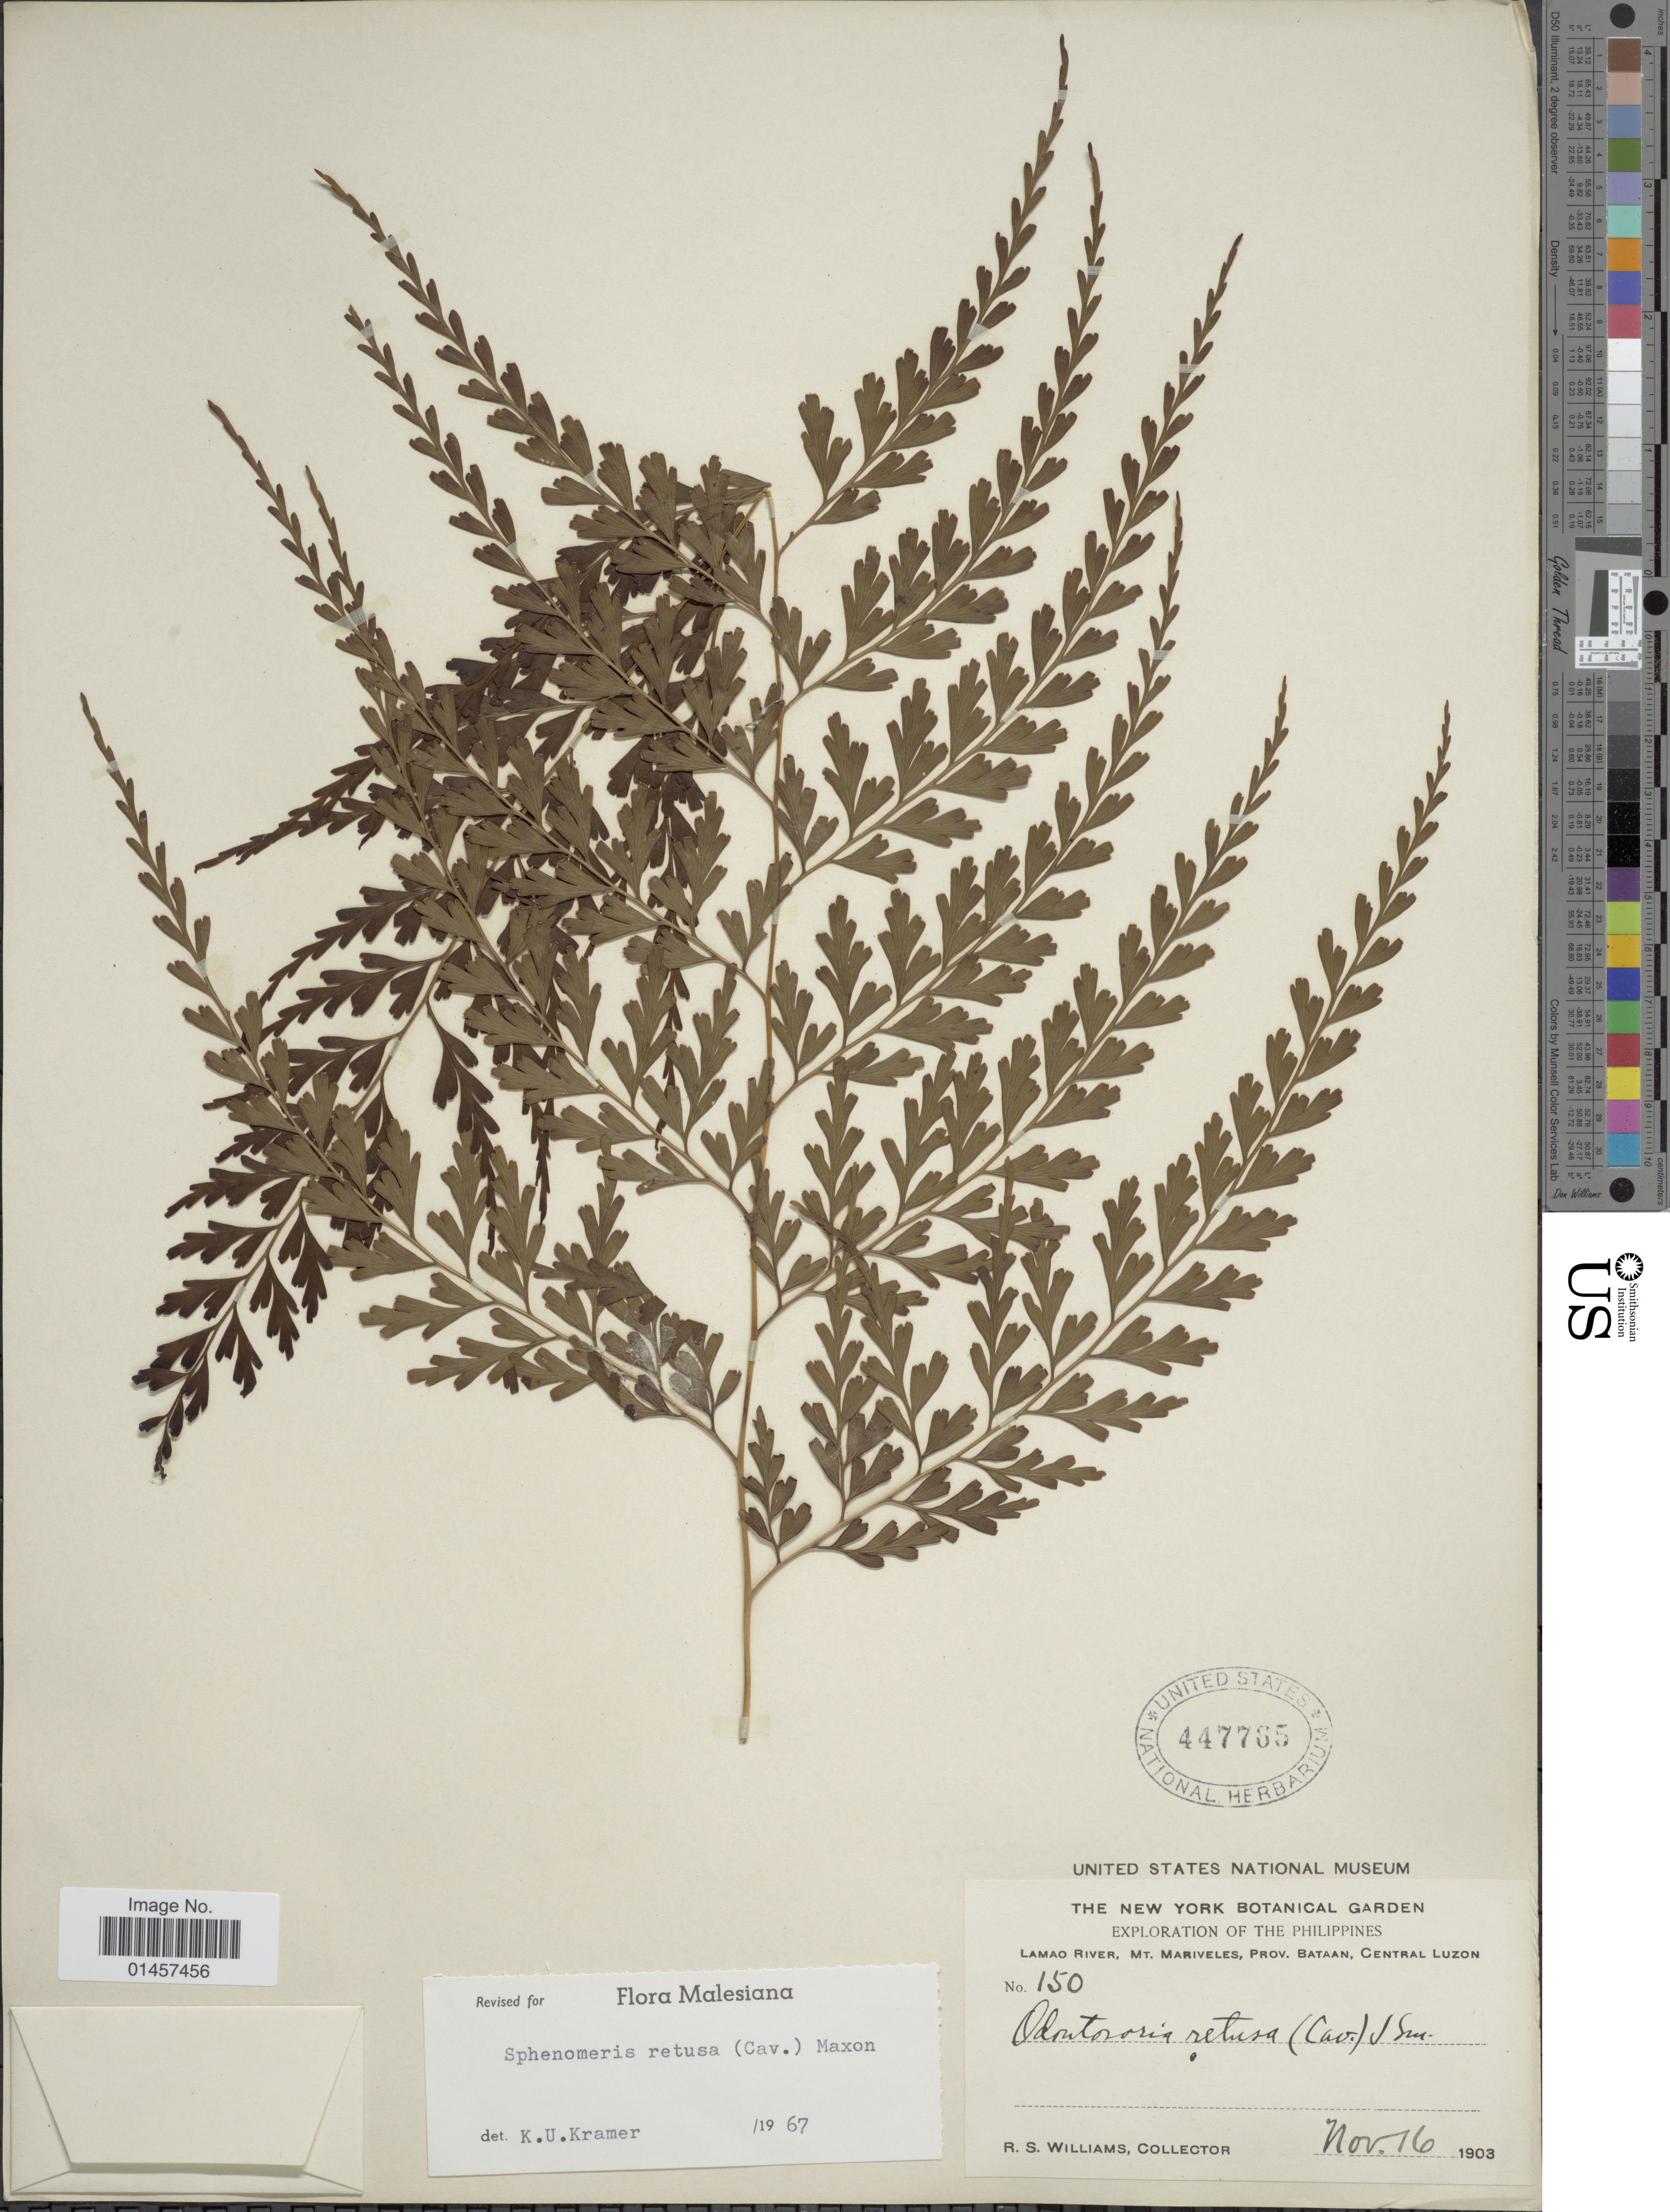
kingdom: Plantae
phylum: Tracheophyta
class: Polypodiopsida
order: Polypodiales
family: Lindsaeaceae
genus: Sphenomeris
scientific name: Sphenomeris retusa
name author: (Cav.) Maxim.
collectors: R. S. Williams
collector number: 150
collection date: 1903-11-16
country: Philippines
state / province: Cagayan Valley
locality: Lamao River, Mt. Mariveles, prov. Bataan, Central Luzon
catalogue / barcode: US 447765